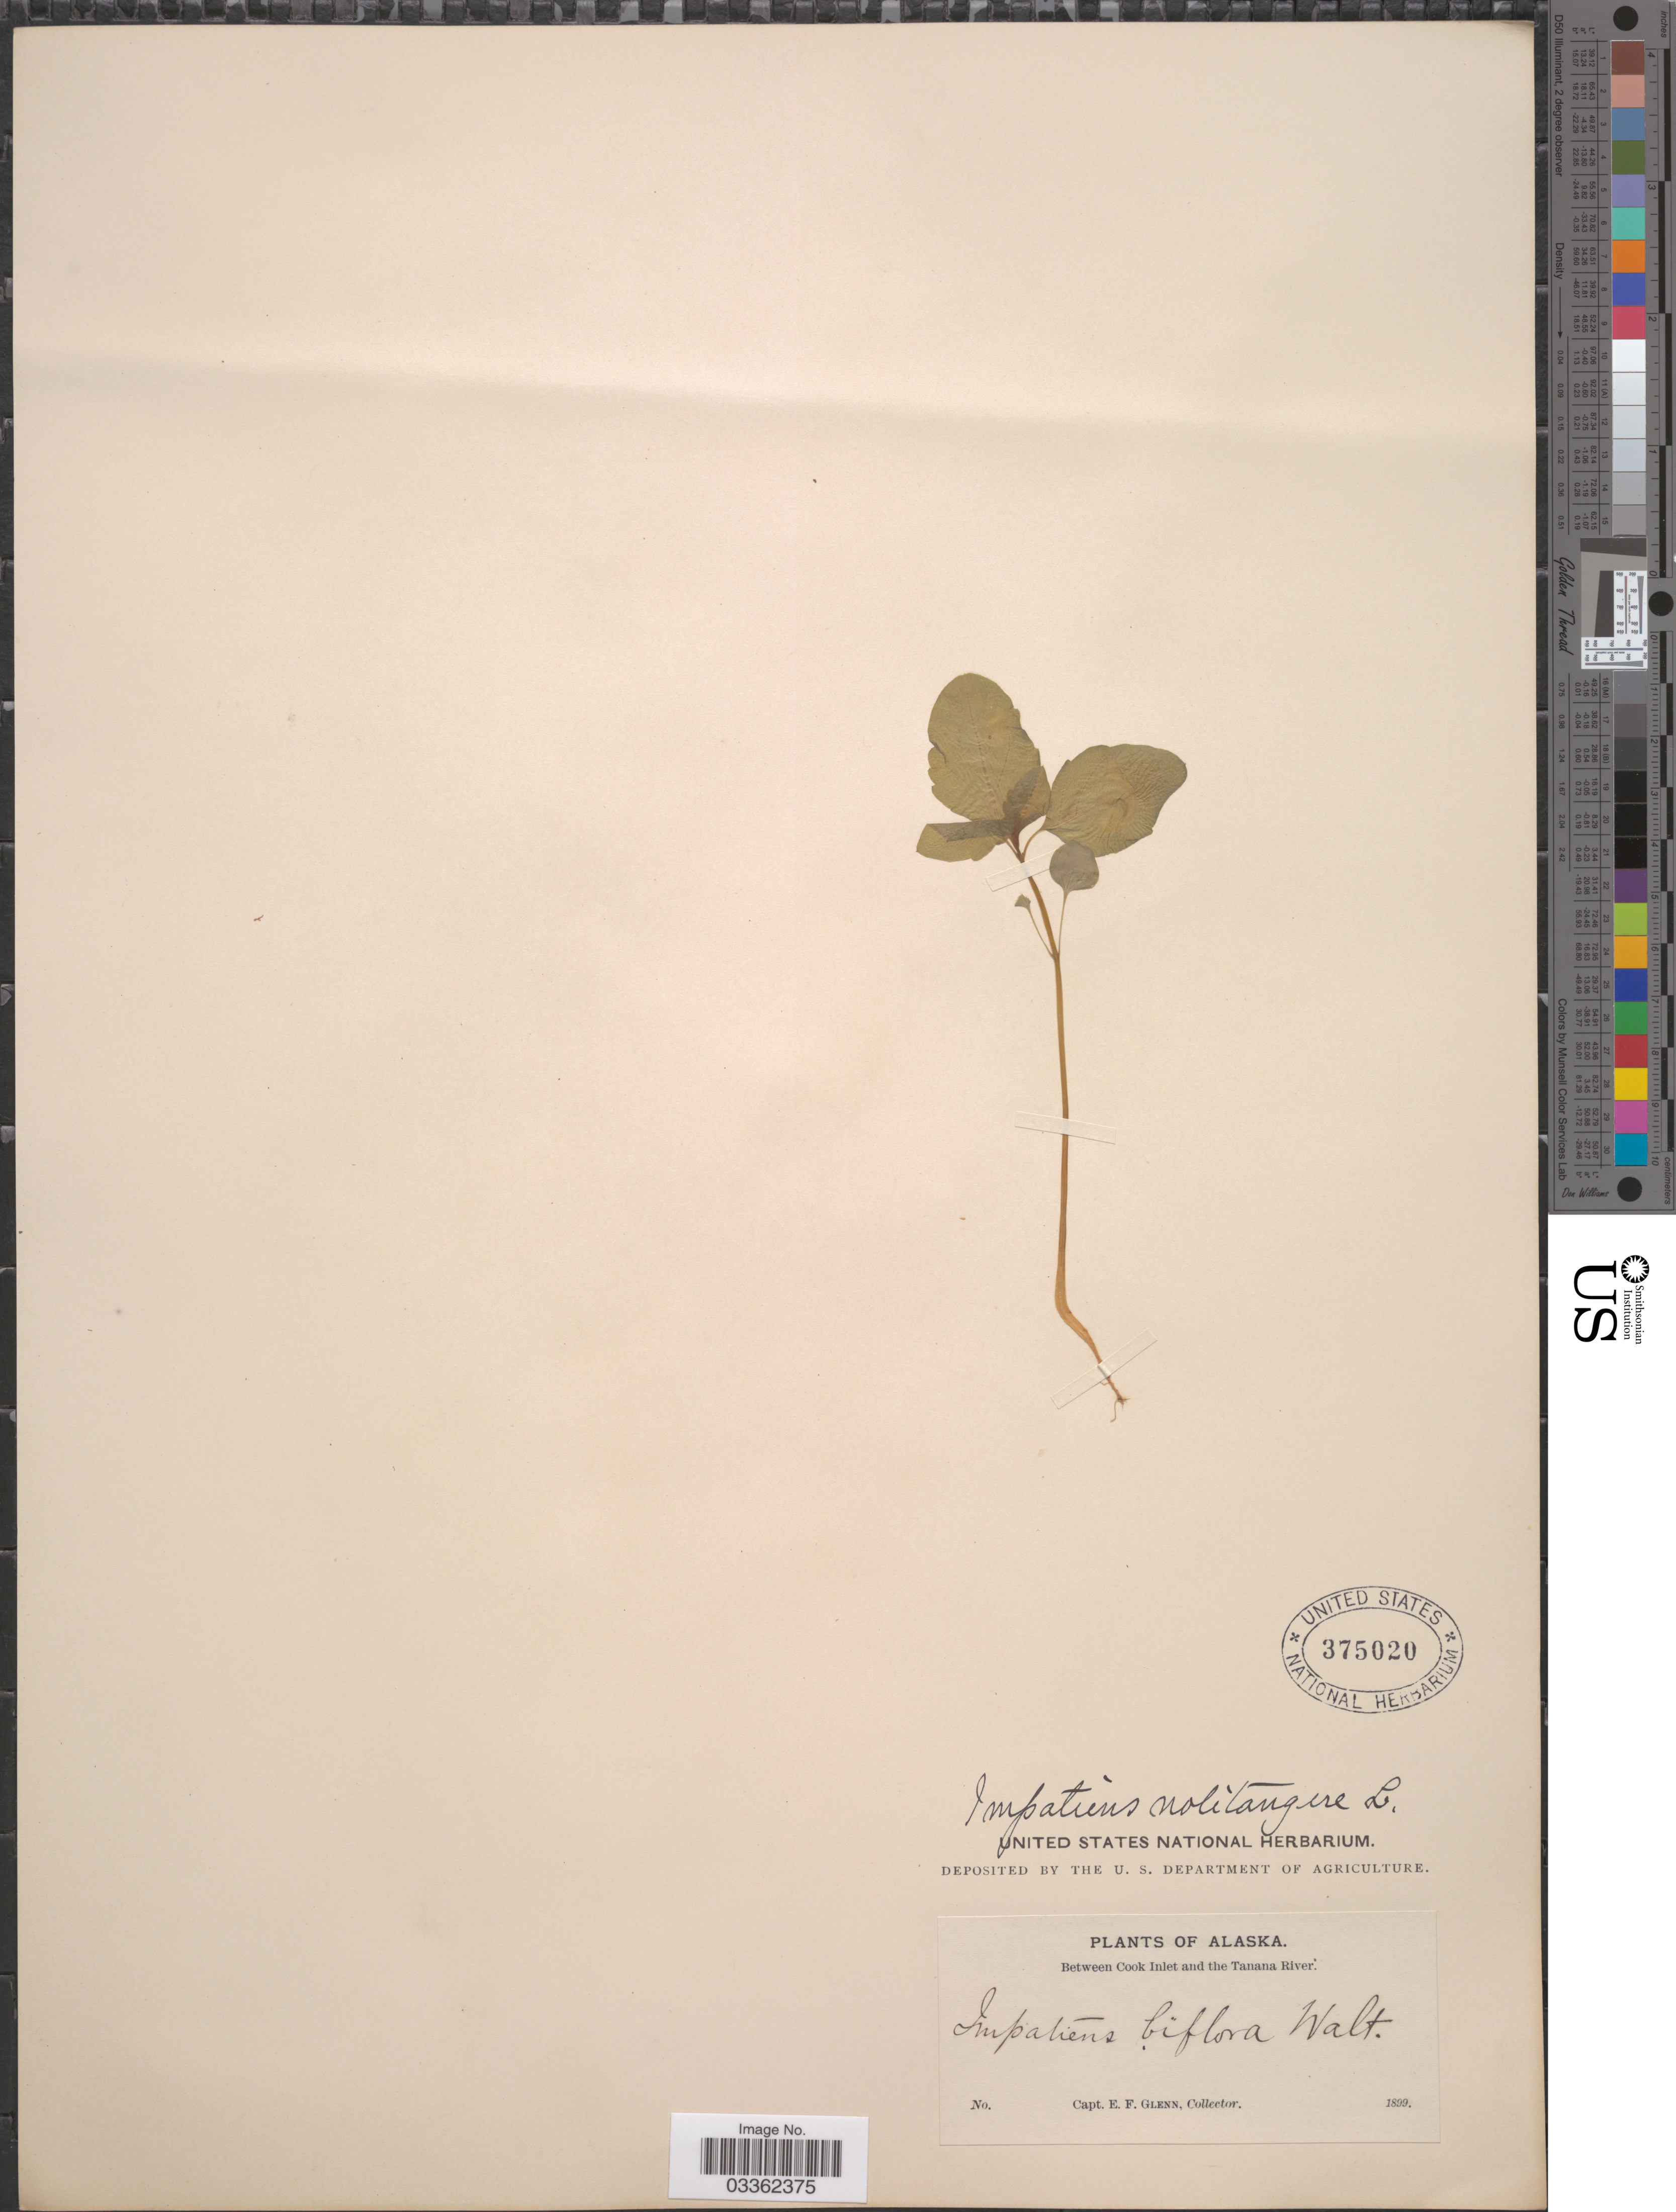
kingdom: Plantae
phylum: Tracheophyta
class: Magnoliopsida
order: Ericales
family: Balsaminaceae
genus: Impatiens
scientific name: Impatiens noli-tangere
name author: L.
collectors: E. Glenn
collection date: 1899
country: United States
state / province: Alaska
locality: Between Cook Inlet and the Tanana River.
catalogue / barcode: US 375020